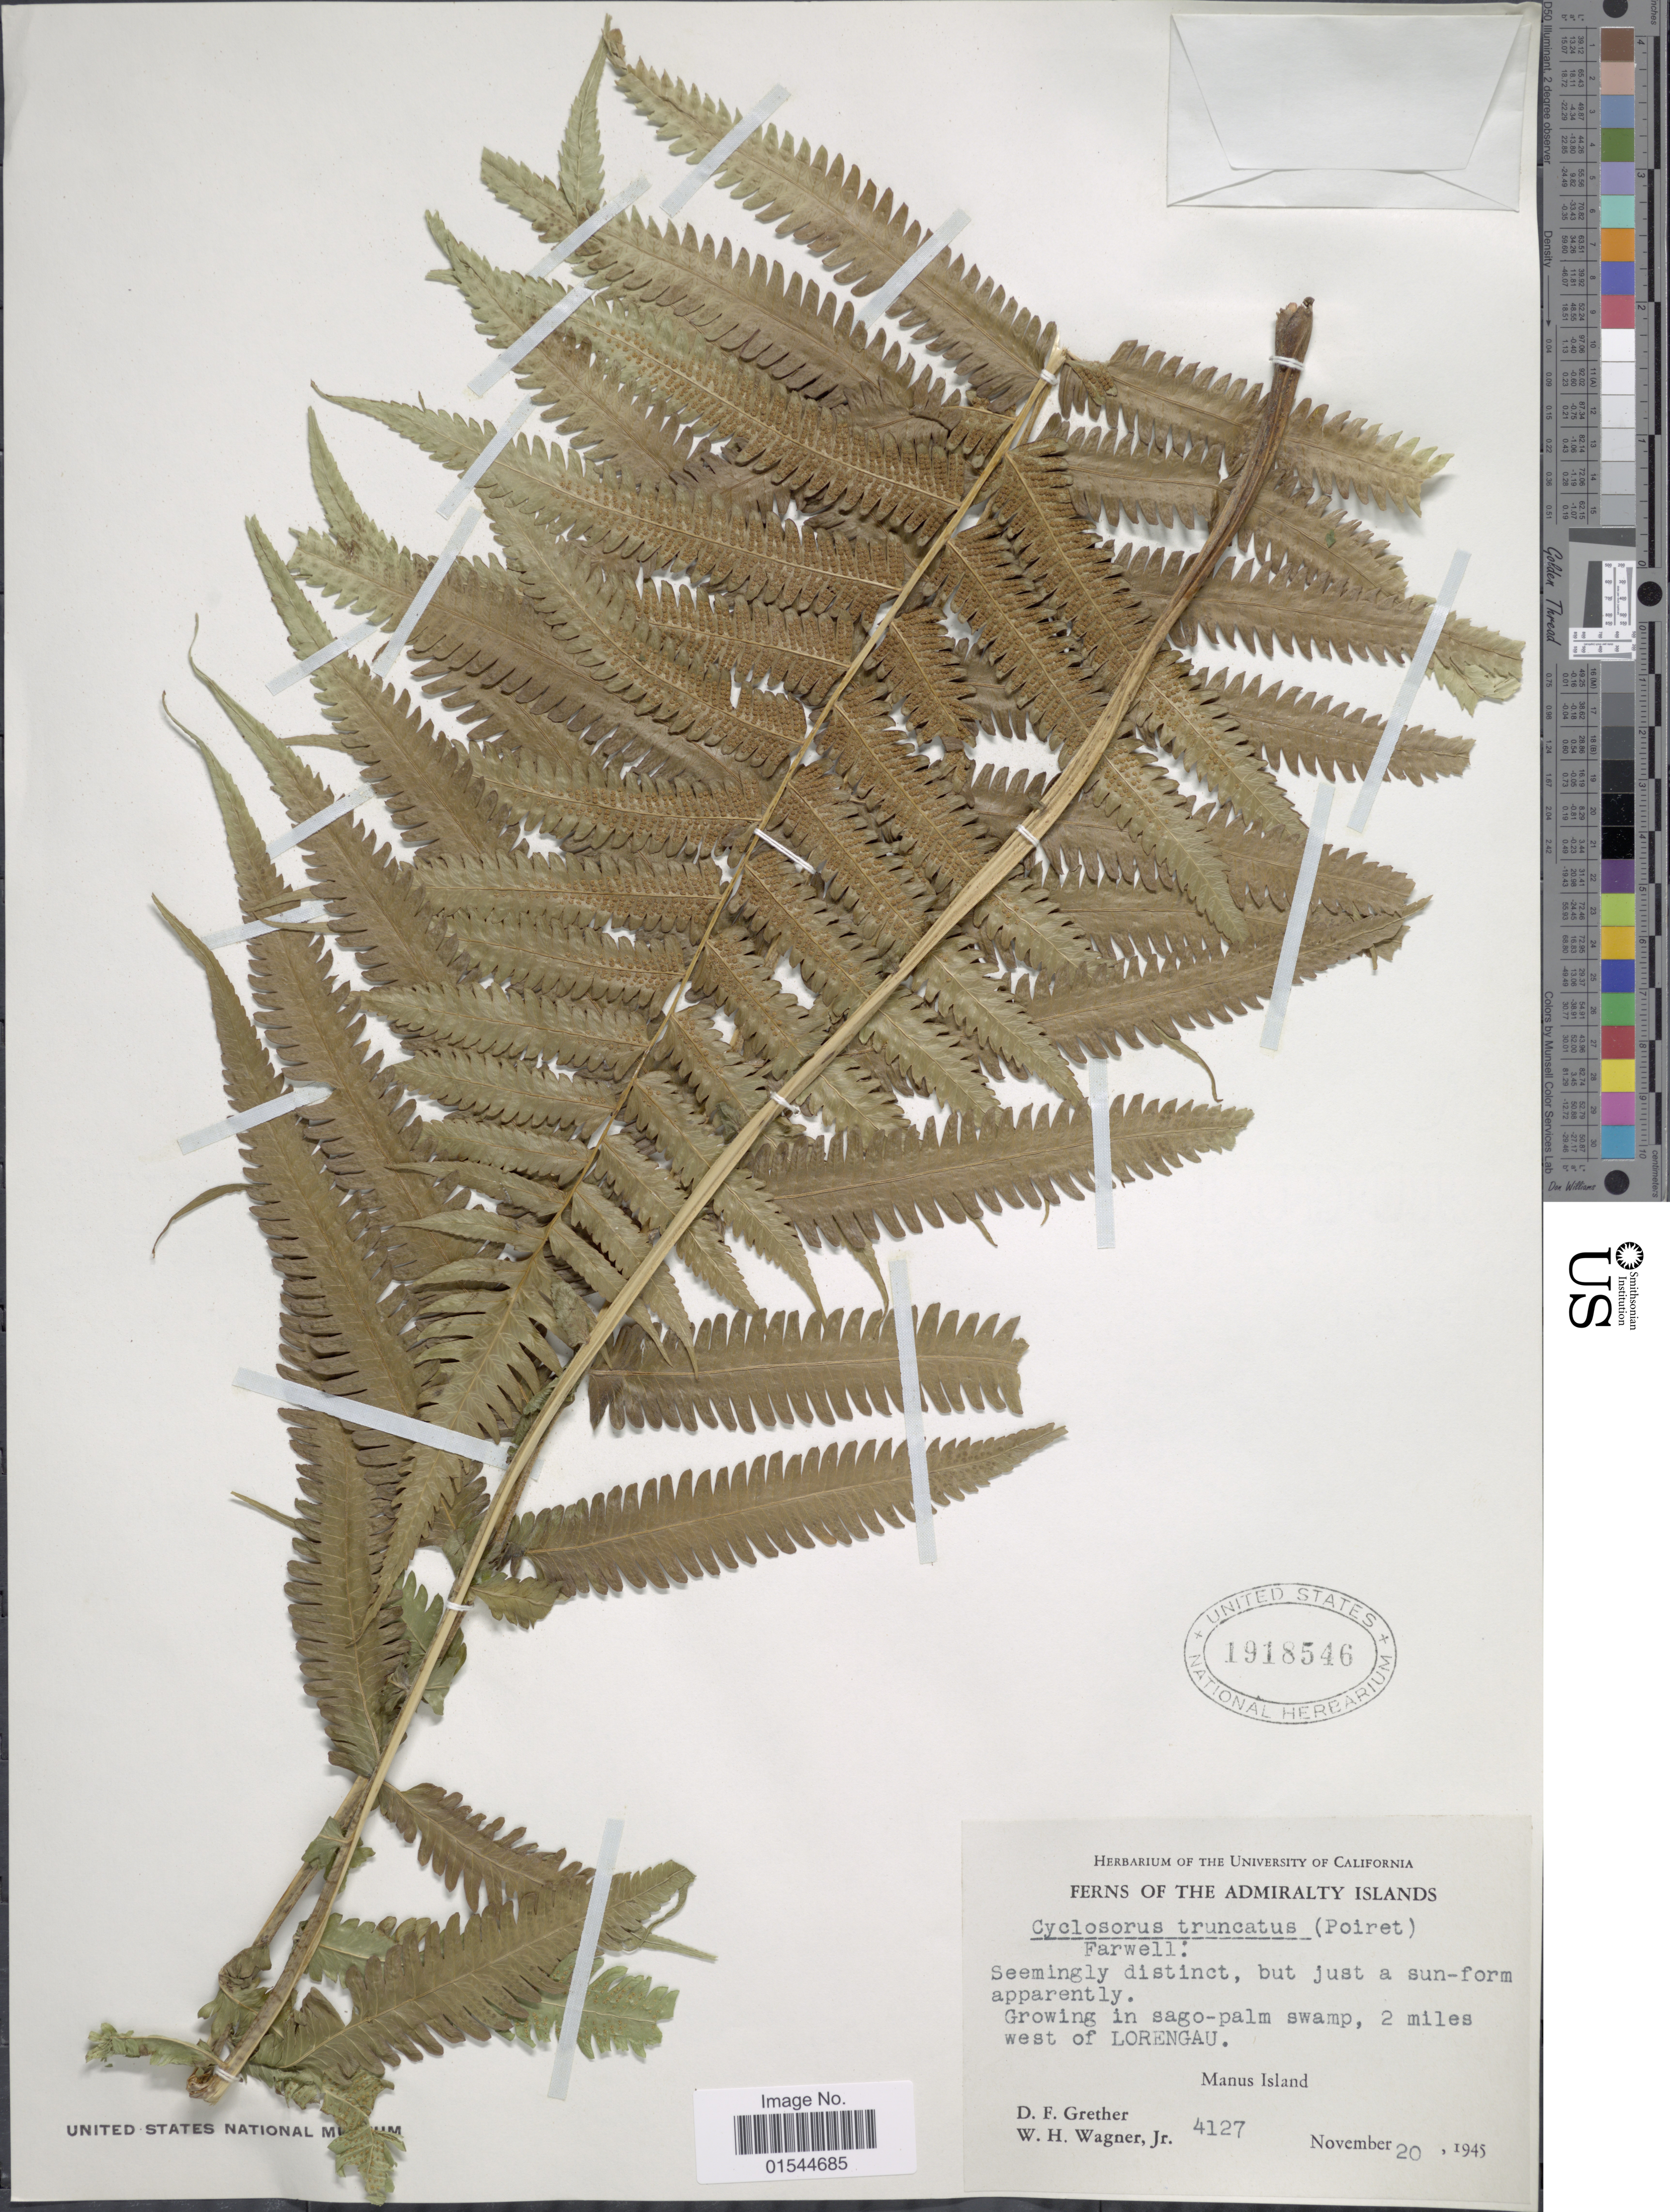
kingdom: Plantae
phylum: Tracheophyta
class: Polypodiopsida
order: Polypodiales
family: Thelypteridaceae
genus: Pneumatopteris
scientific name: Pneumatopteris truncata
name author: (Poir.) Holttum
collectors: D. F. Grether & W. H. Wagner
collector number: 4127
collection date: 1945-11-20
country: Papua New Guinea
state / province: Manus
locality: Admiralty Islands, 2 miles west of Lorengau, Manus Island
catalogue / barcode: US 1918546